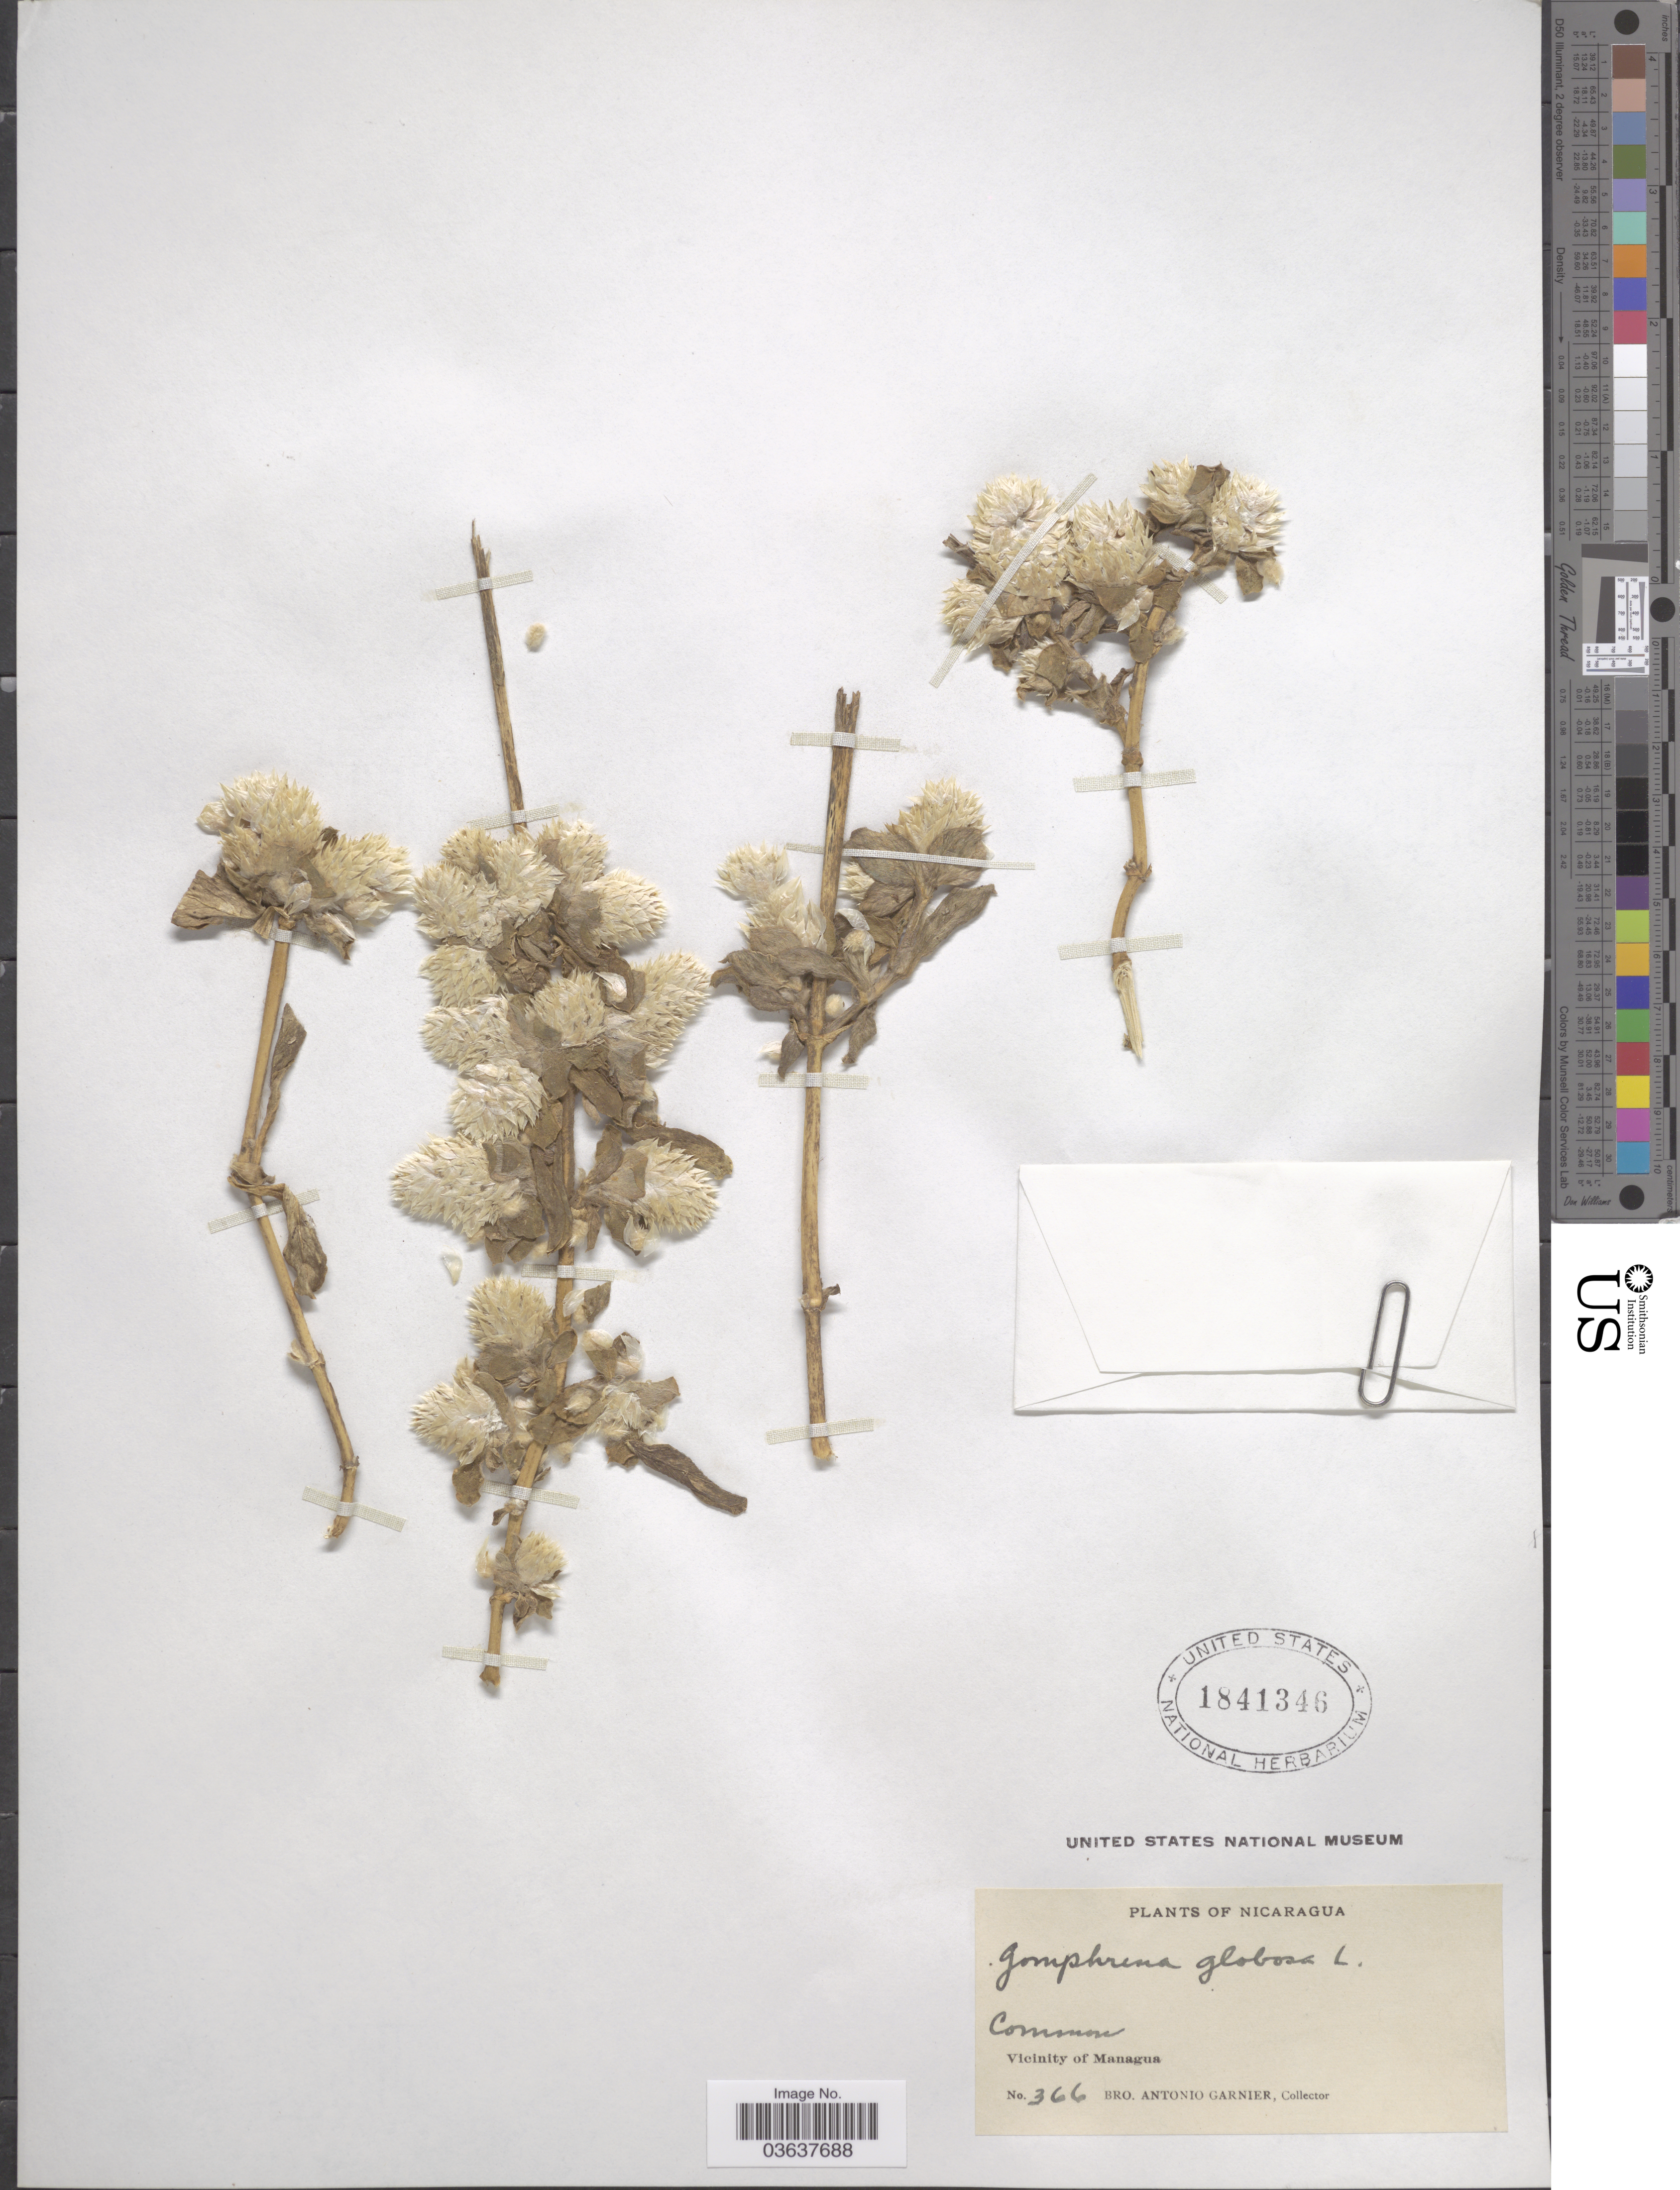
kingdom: Plantae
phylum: Tracheophyta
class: Magnoliopsida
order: Caryophyllales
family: Amaranthaceae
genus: Gomphrena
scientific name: Gomphrena globosa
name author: L.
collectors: Bro. A. Garnier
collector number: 366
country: Nicaragua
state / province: Managua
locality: Vicinity of Managua.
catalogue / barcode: US 1841346